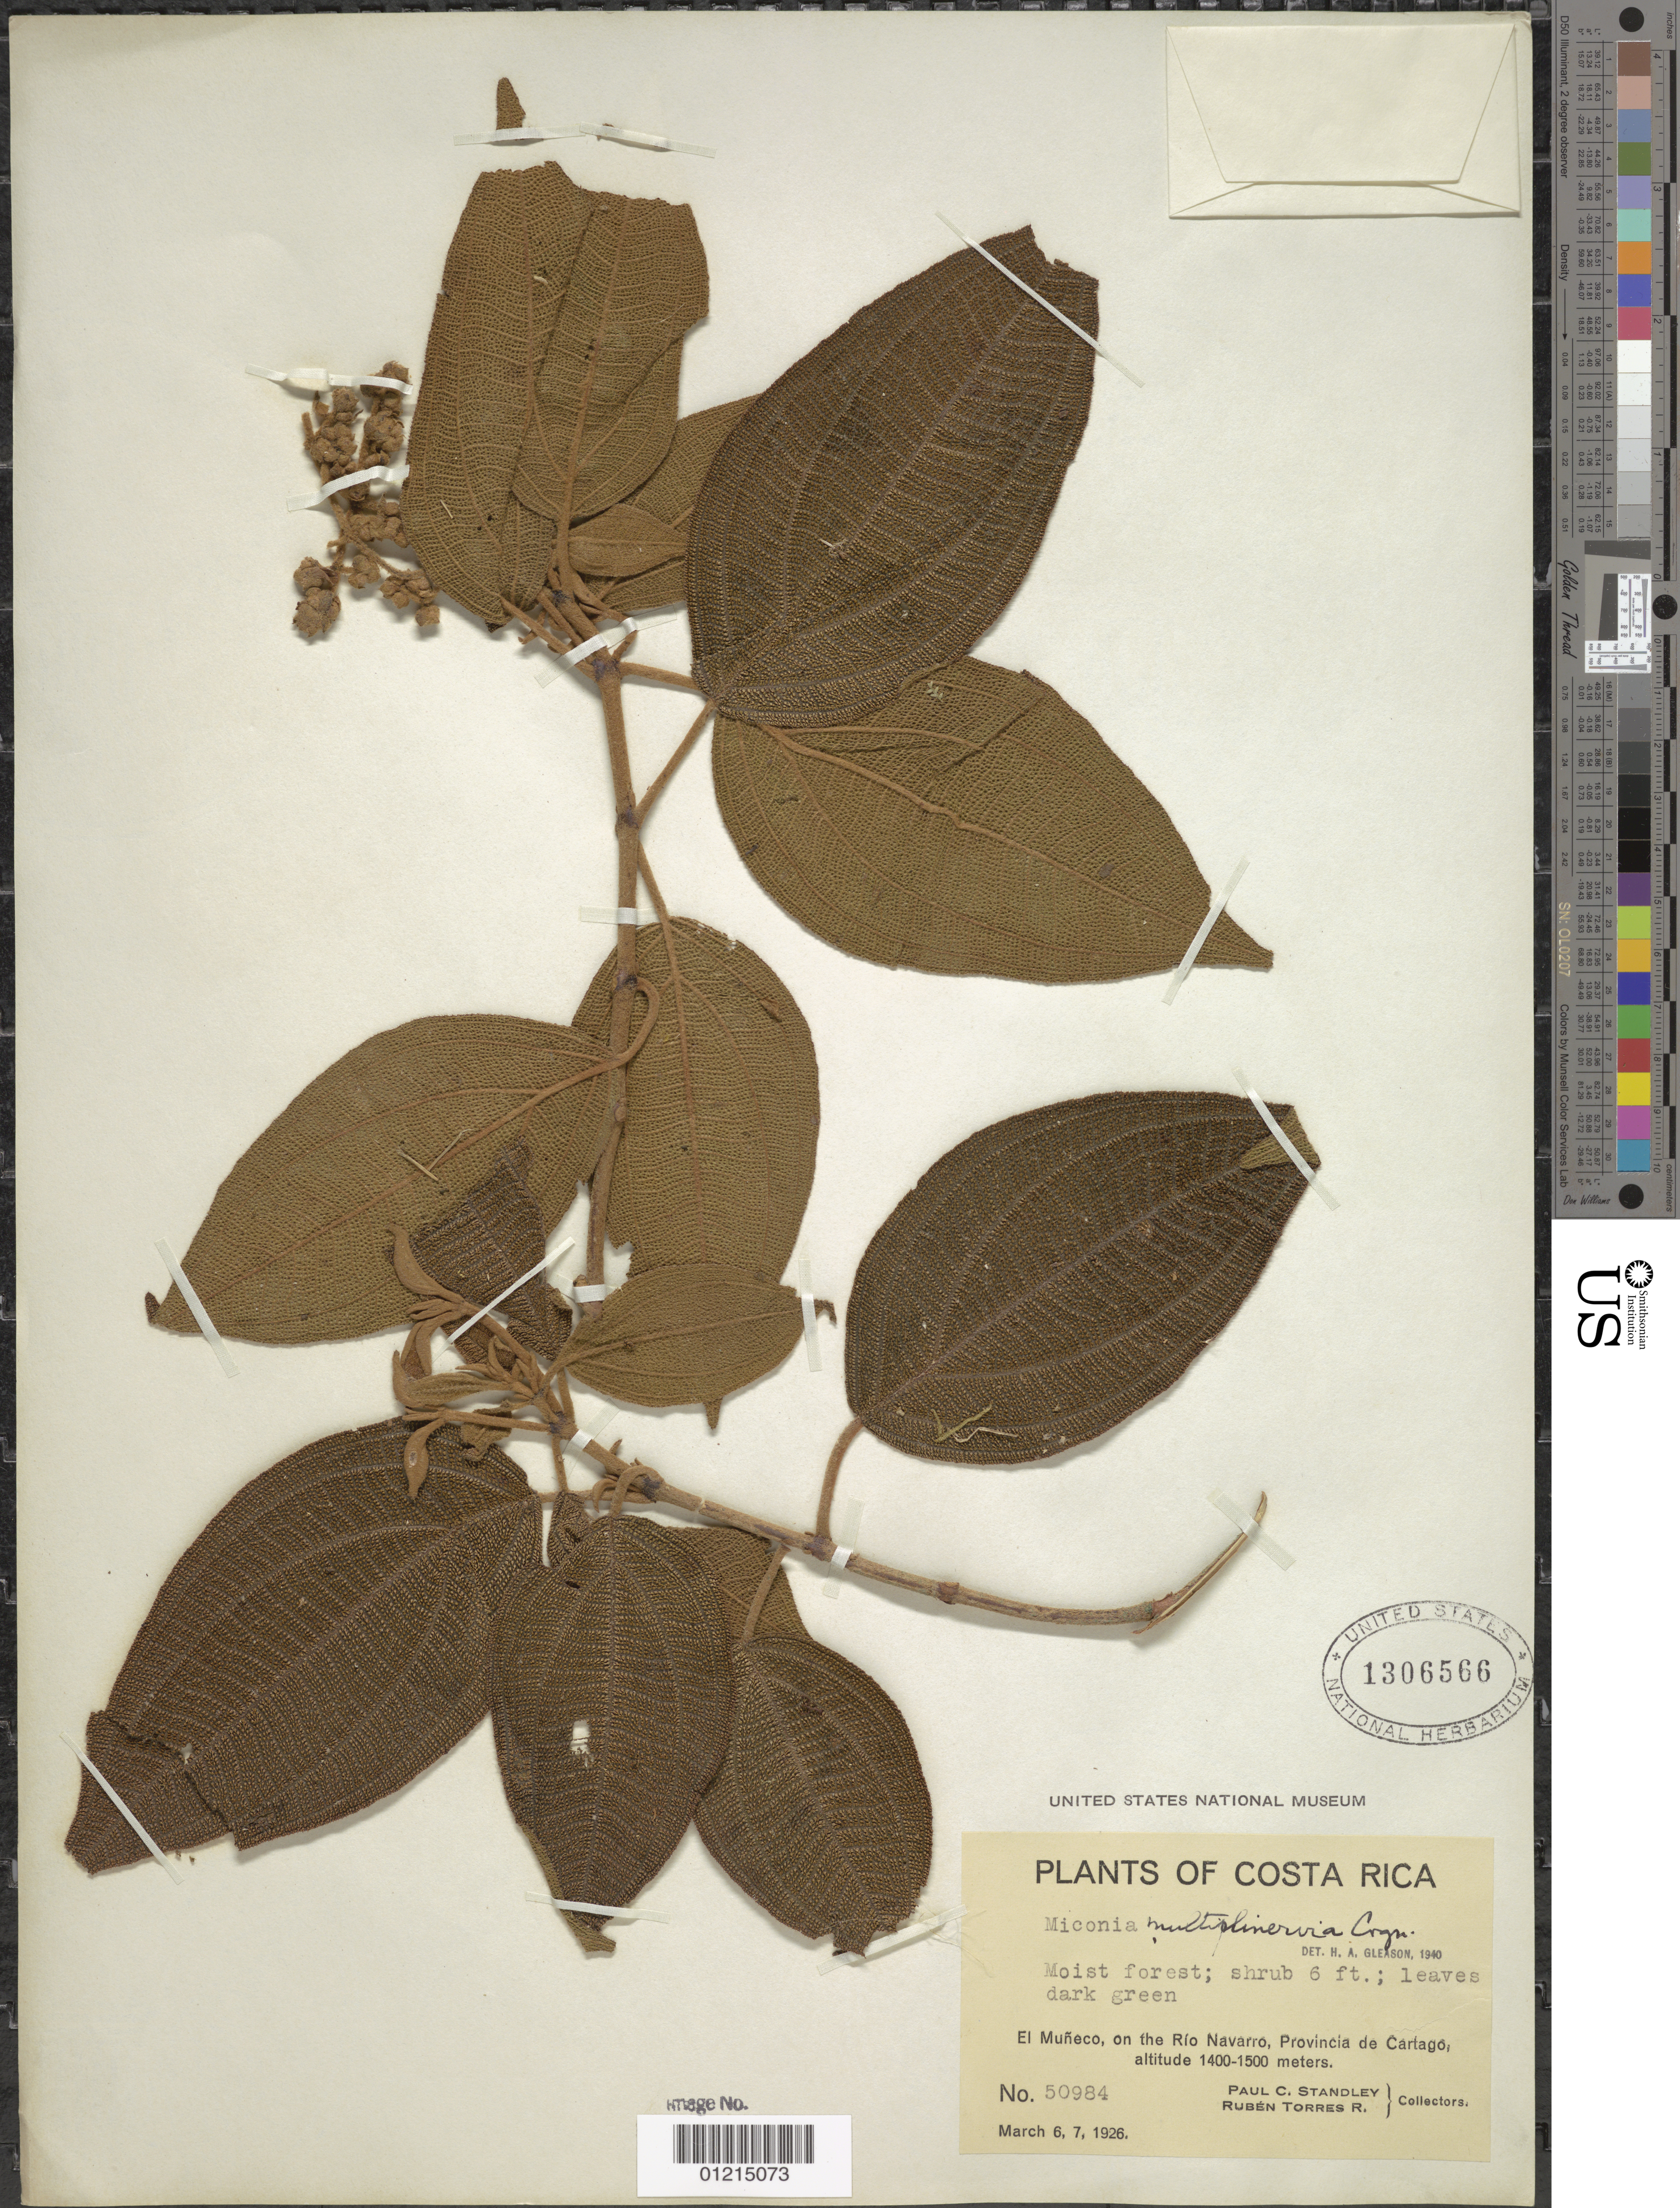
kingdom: Plantae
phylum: Tracheophyta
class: Magnoliopsida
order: Myrtales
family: Melastomataceae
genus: Miconia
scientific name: Miconia multiplinervia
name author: Cogn.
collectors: P. C. Standley & R. Torres Rojas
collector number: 50984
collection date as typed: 06 Mar 1926 and 07 Mar 1926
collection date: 1926-03-06,1926-03-07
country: Costa Rica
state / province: Cartago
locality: El Muneco, on Rio Navarro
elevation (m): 1400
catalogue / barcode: US 1306566